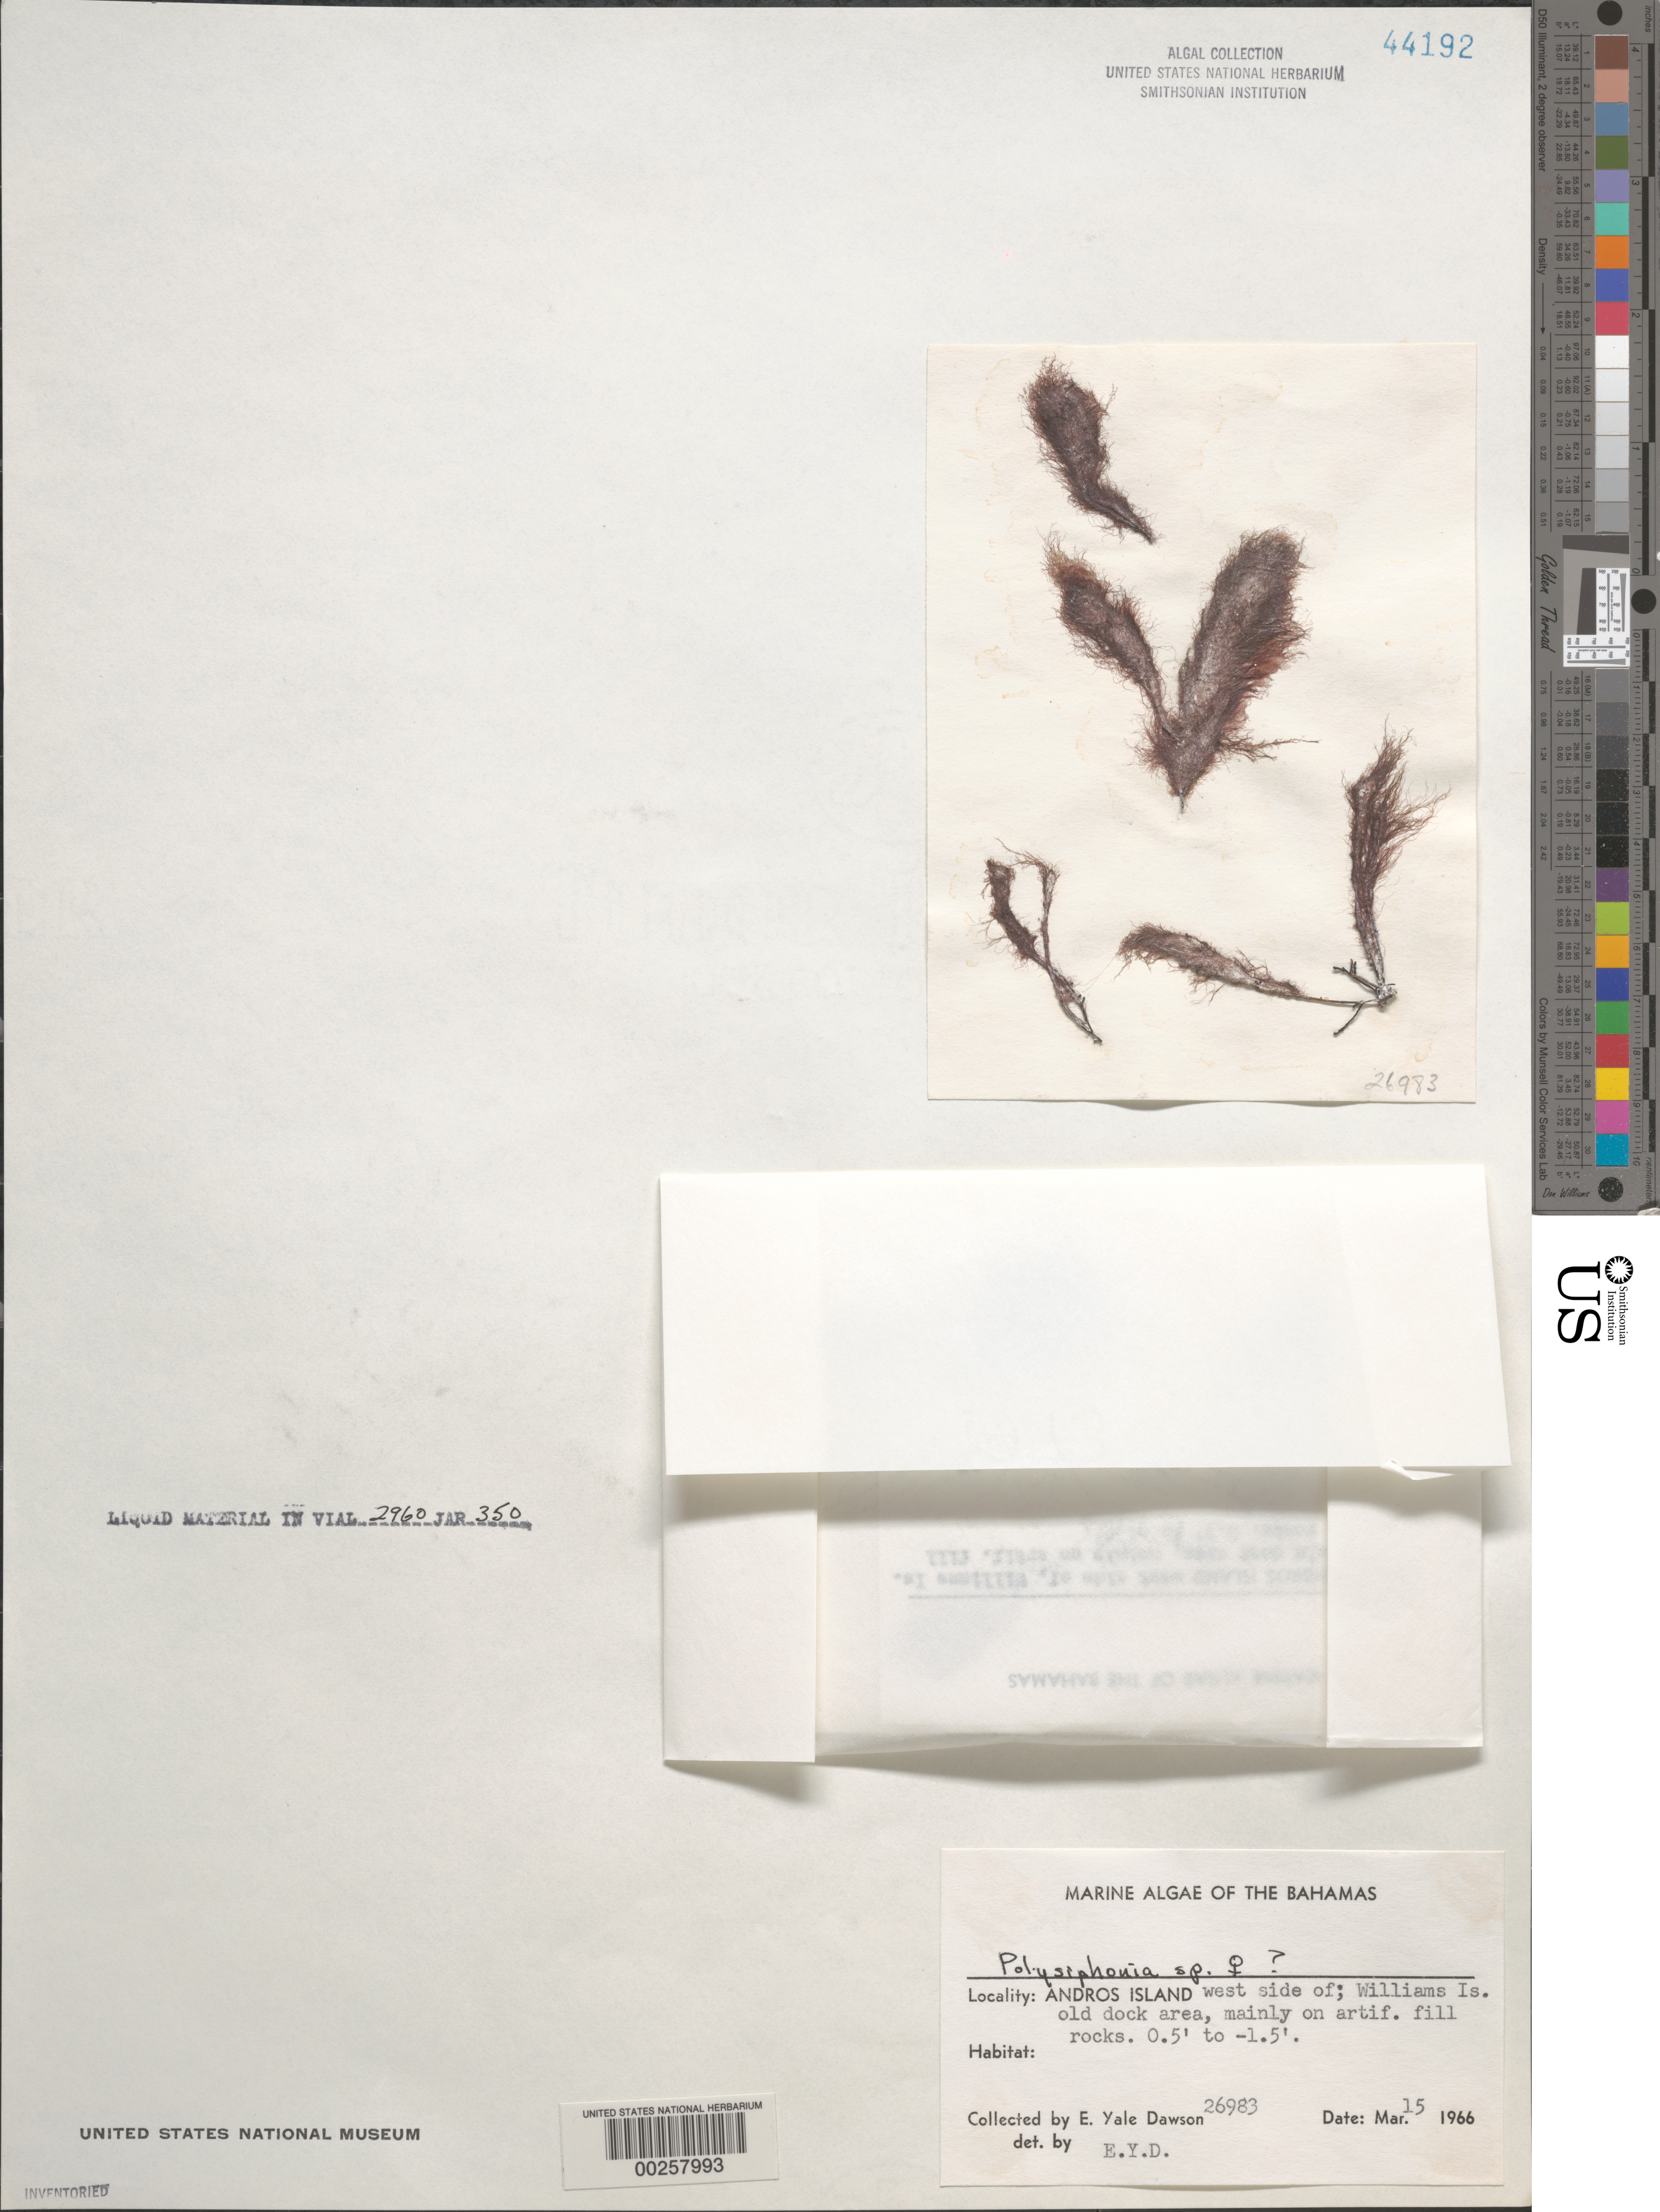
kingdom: Plantae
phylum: Rhodophyta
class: Florideophyceae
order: Ceramiales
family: Rhodomelaceae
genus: Polysiphonia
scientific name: Polysiphonia sp.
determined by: Dawson, E. Y.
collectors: E. Y. Dawson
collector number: EYD 26983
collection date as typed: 15 Mar 1966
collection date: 1966-03-15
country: Bahamas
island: Andros Island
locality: West side of Andros Island, Williams Island old dock area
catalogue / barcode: US 44192